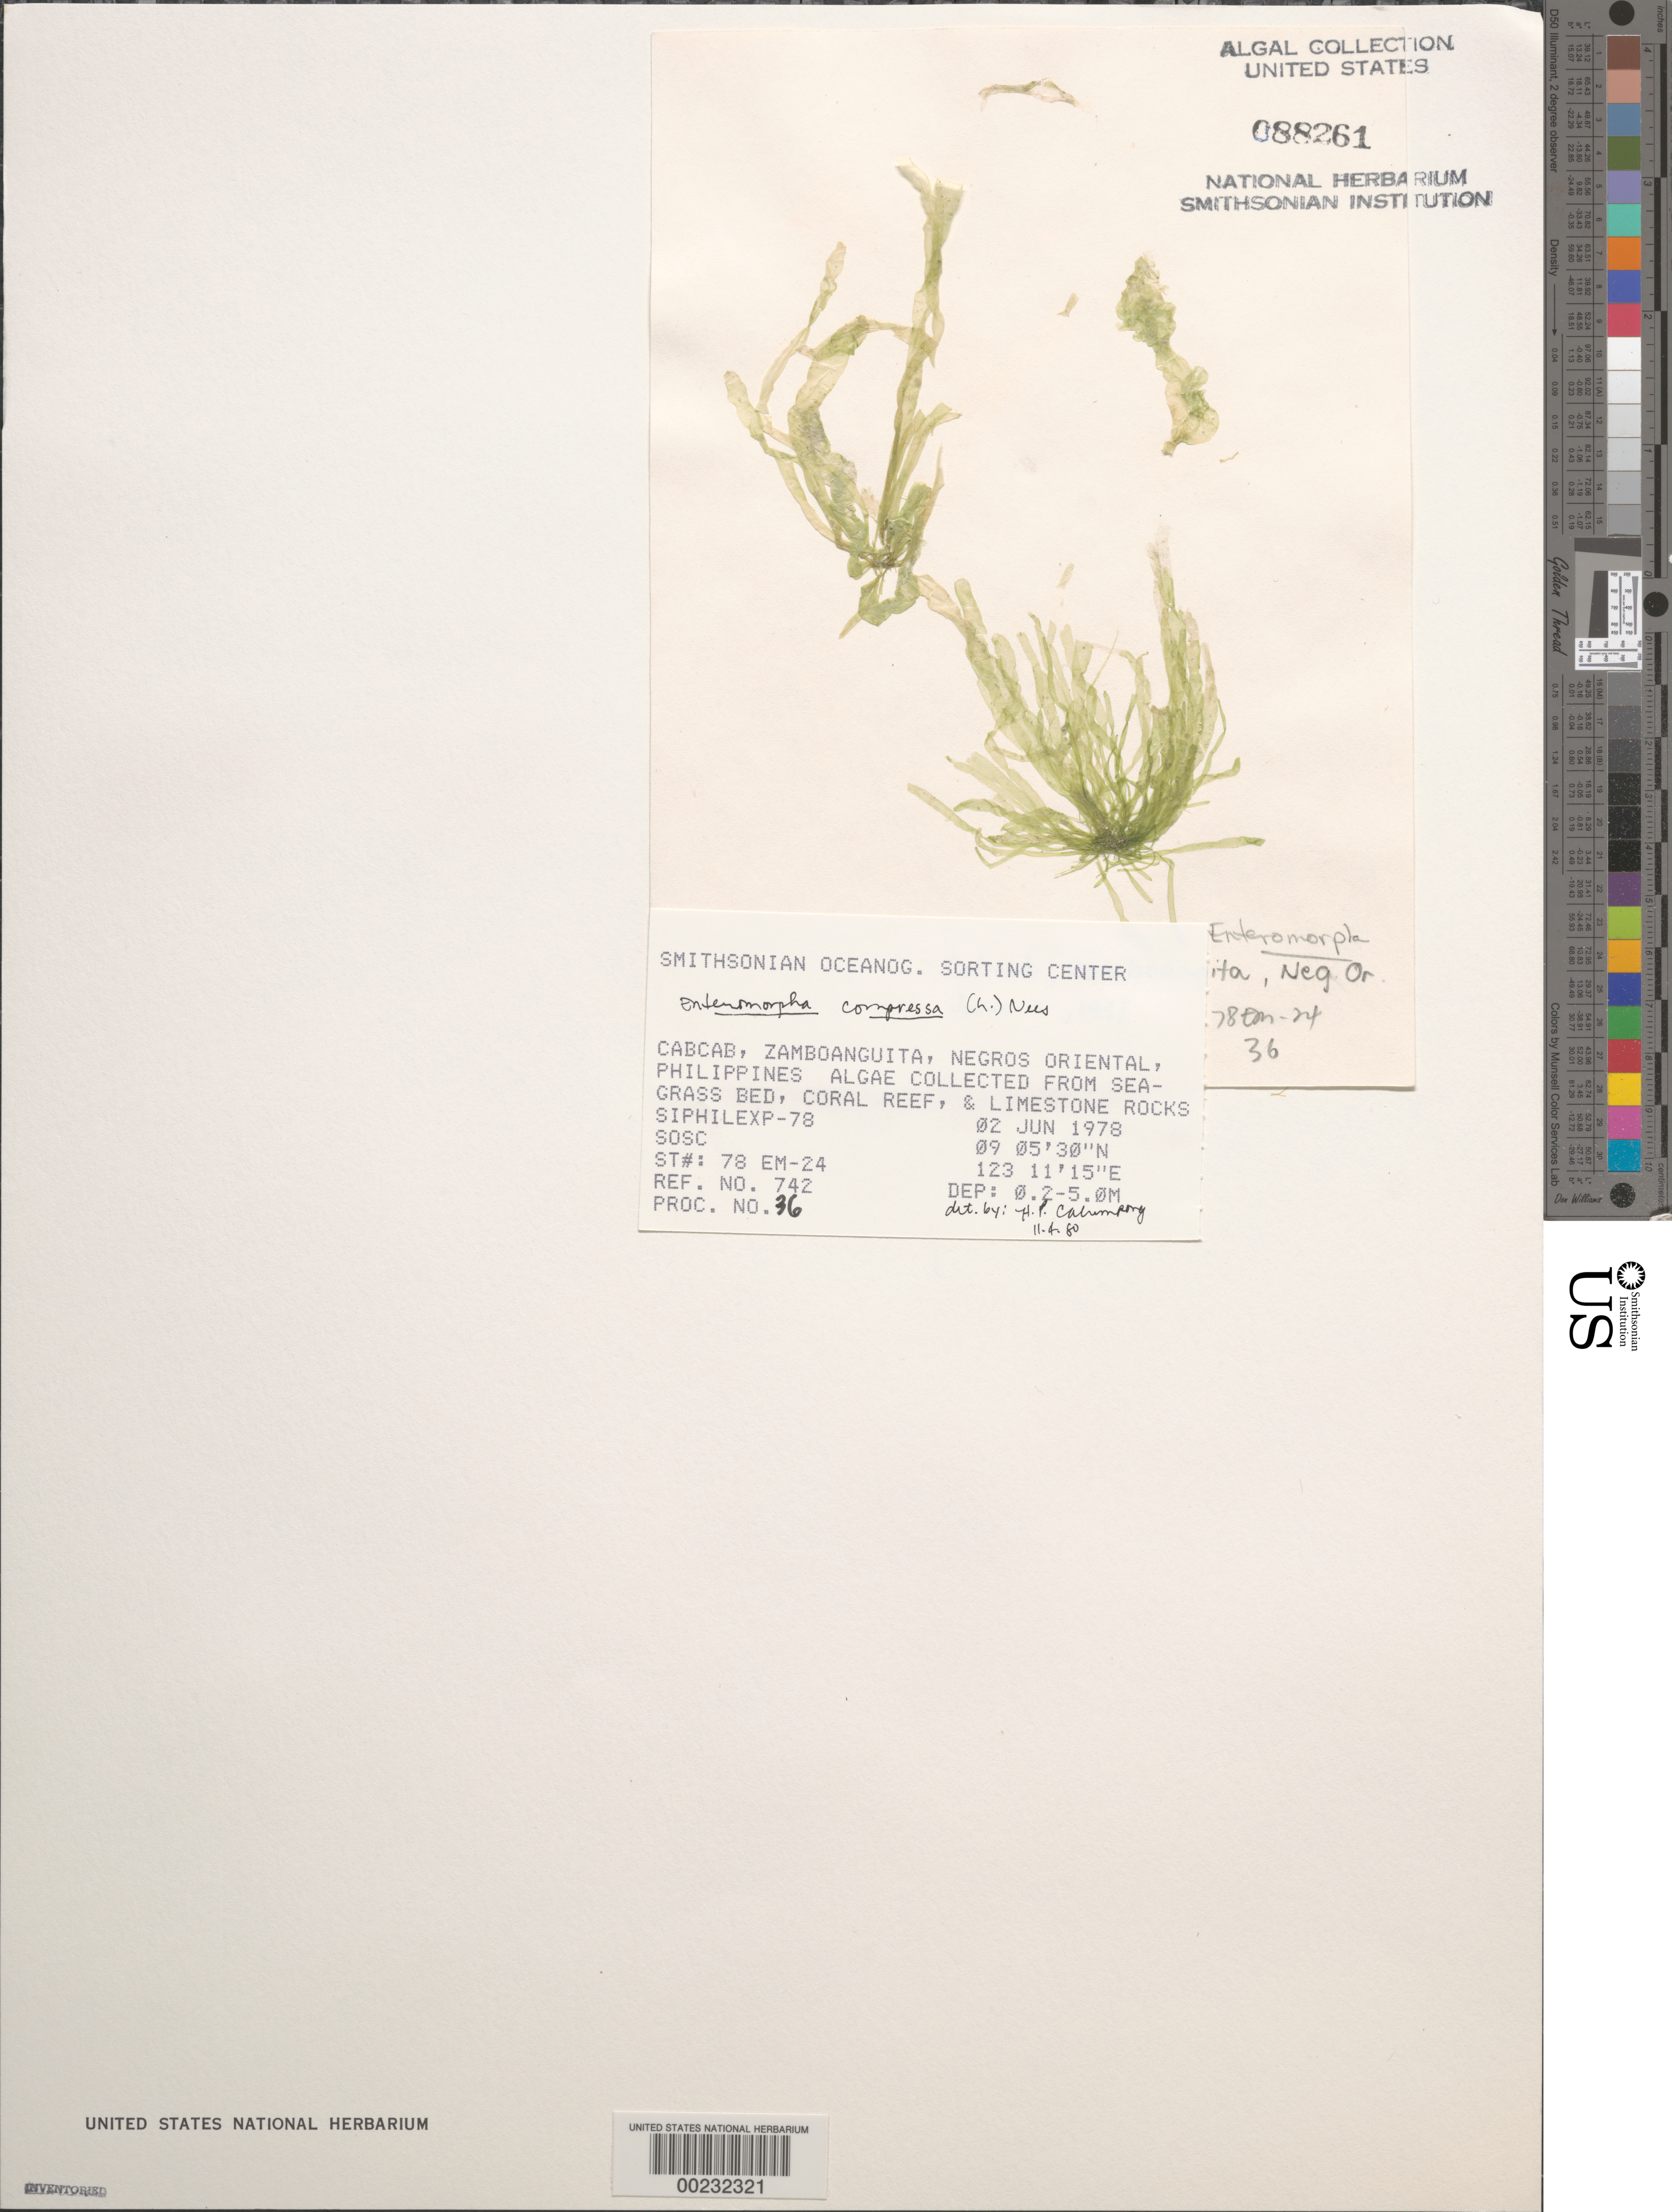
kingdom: Plantae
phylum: Chlorophyta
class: Ulvophyceae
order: Ulvales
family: Ulvaceae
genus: Ulva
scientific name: Ulva compressa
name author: L.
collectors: SOSC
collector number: Station 78 Em-24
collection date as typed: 02 Jun 1978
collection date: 1978-06-02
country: Philippines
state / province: Central Visayas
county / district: Negros Oriental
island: Negros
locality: Cabcab, Zamboanguita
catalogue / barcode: US 88261